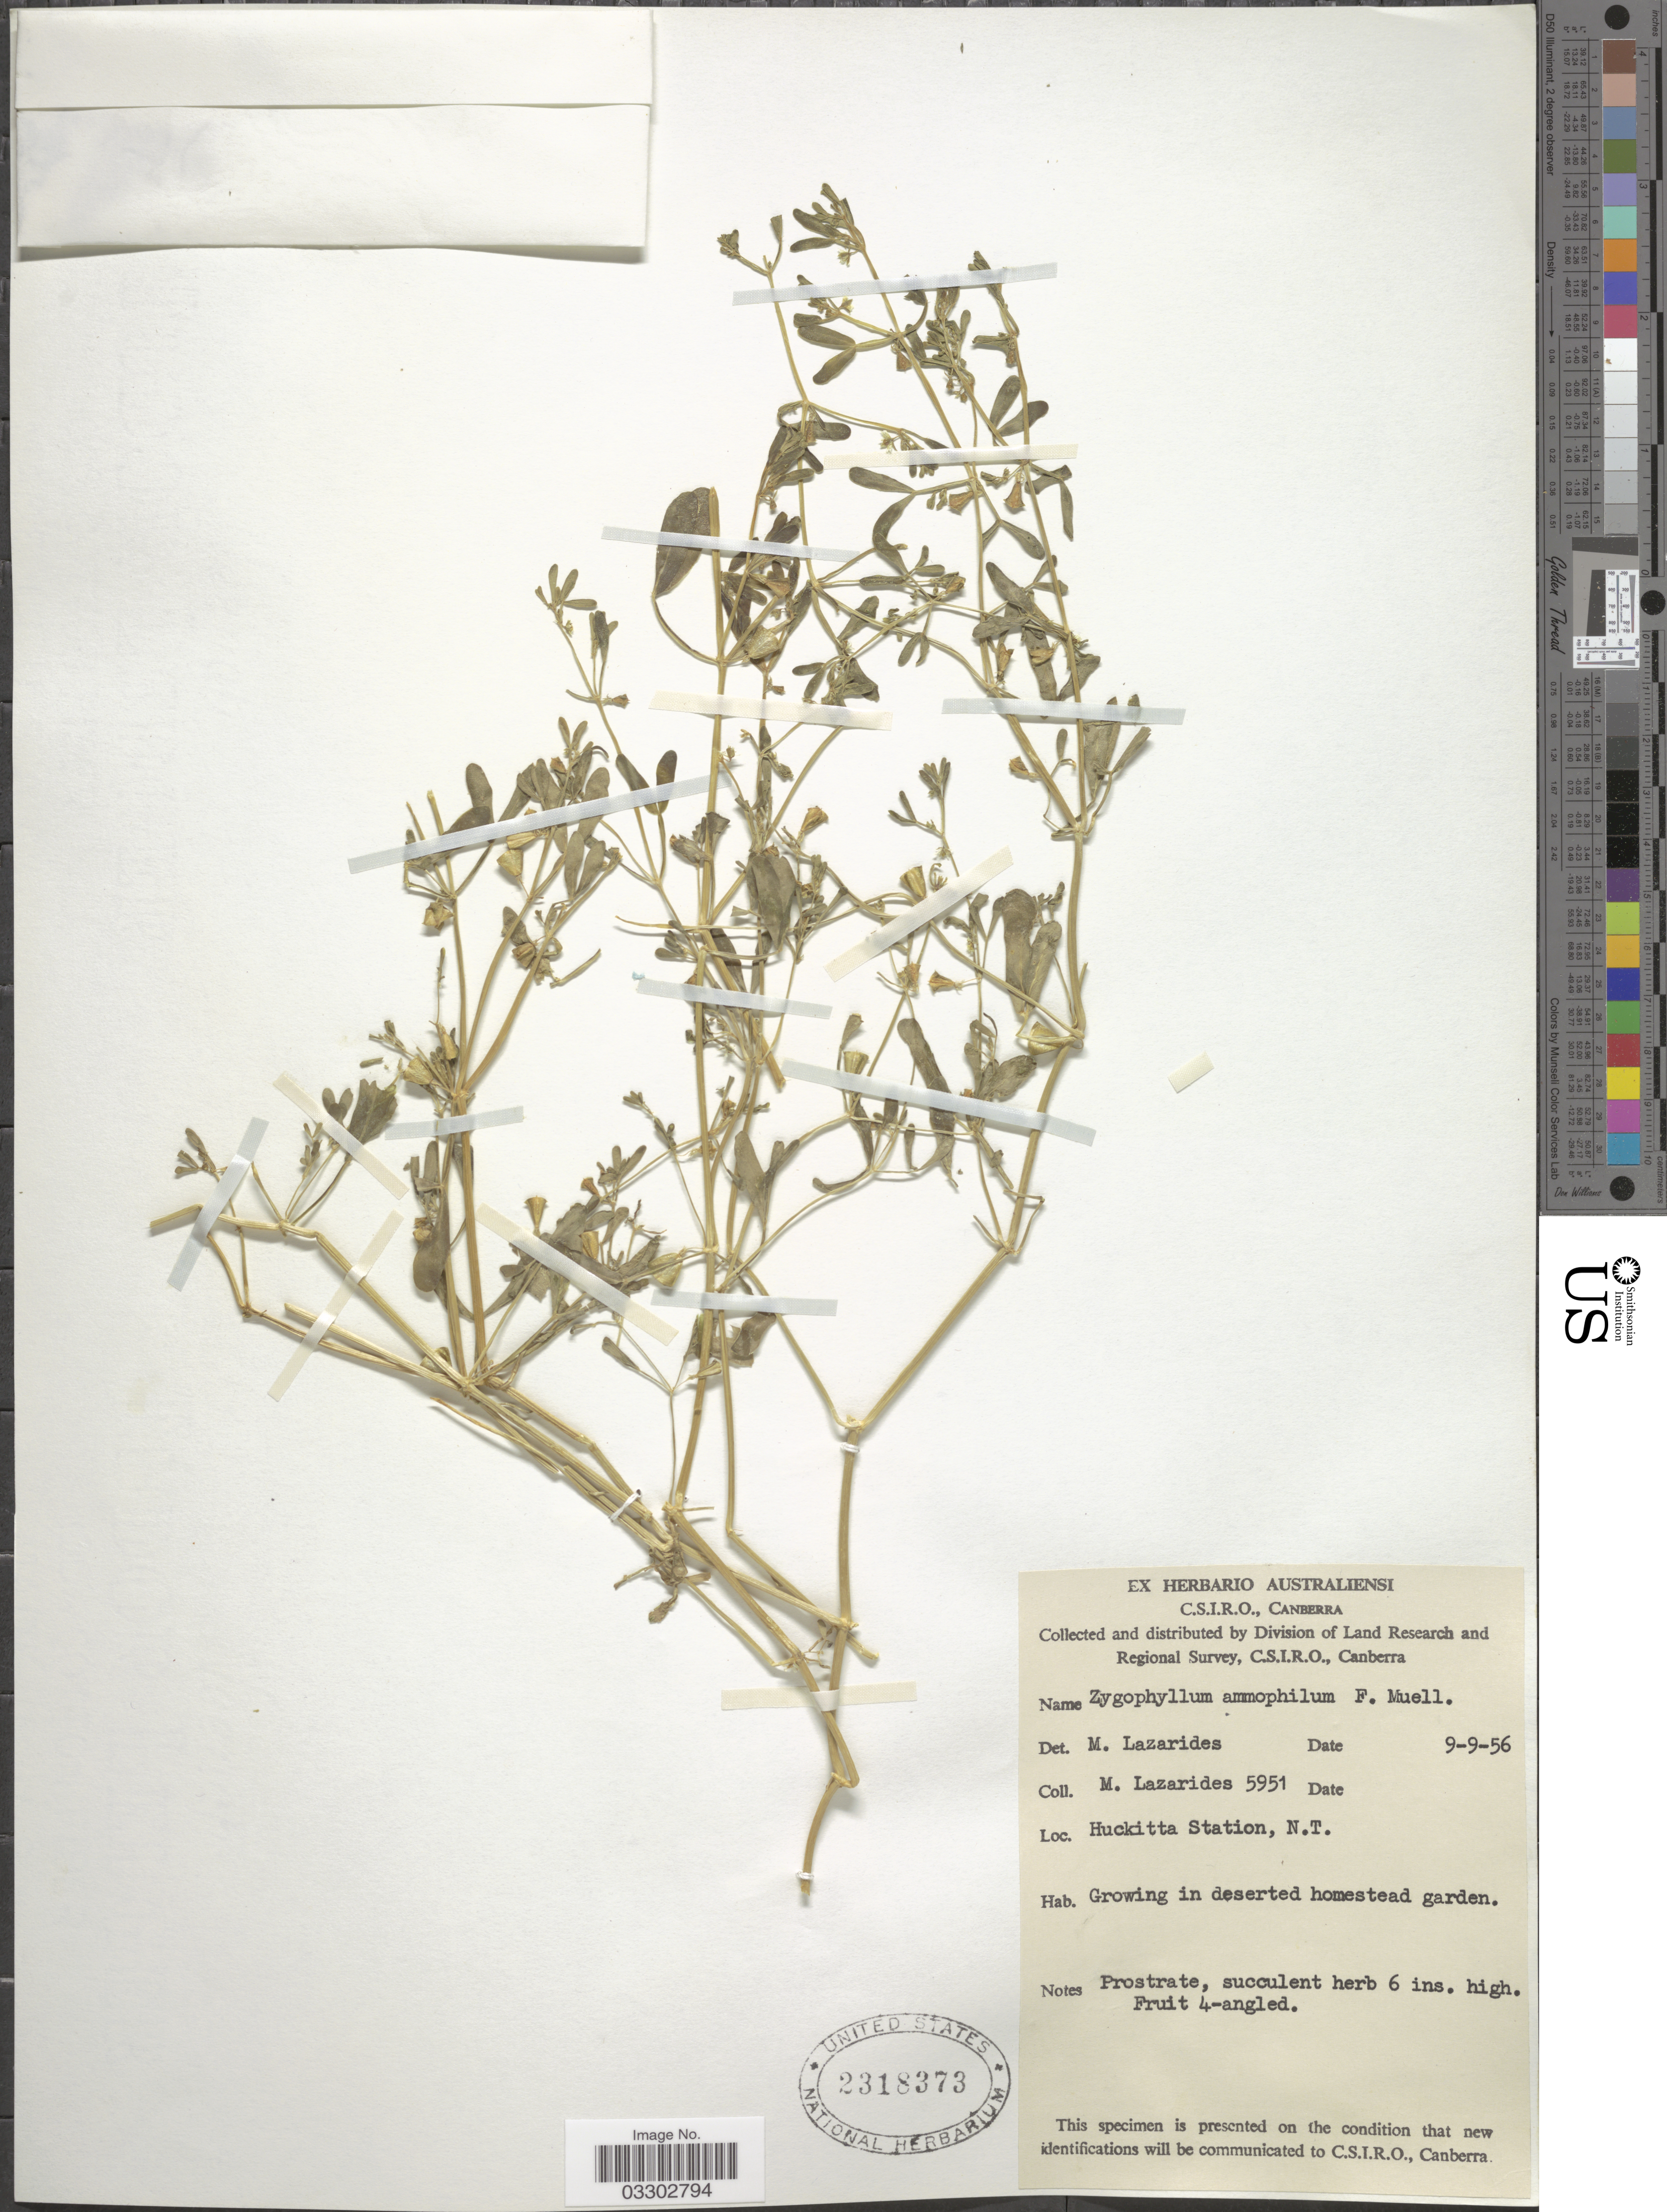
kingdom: Plantae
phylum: Tracheophyta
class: Magnoliopsida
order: Zygophyllales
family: Zygophyllaceae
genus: Roepera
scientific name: Roepera angustifolia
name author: (H. Eichler) Beier & Thulin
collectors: M. Lazarides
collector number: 5951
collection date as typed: Transcribed d/m/y: 9/9/56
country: Australia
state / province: Northern Territory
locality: Huckitta Station.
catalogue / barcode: US 2318373